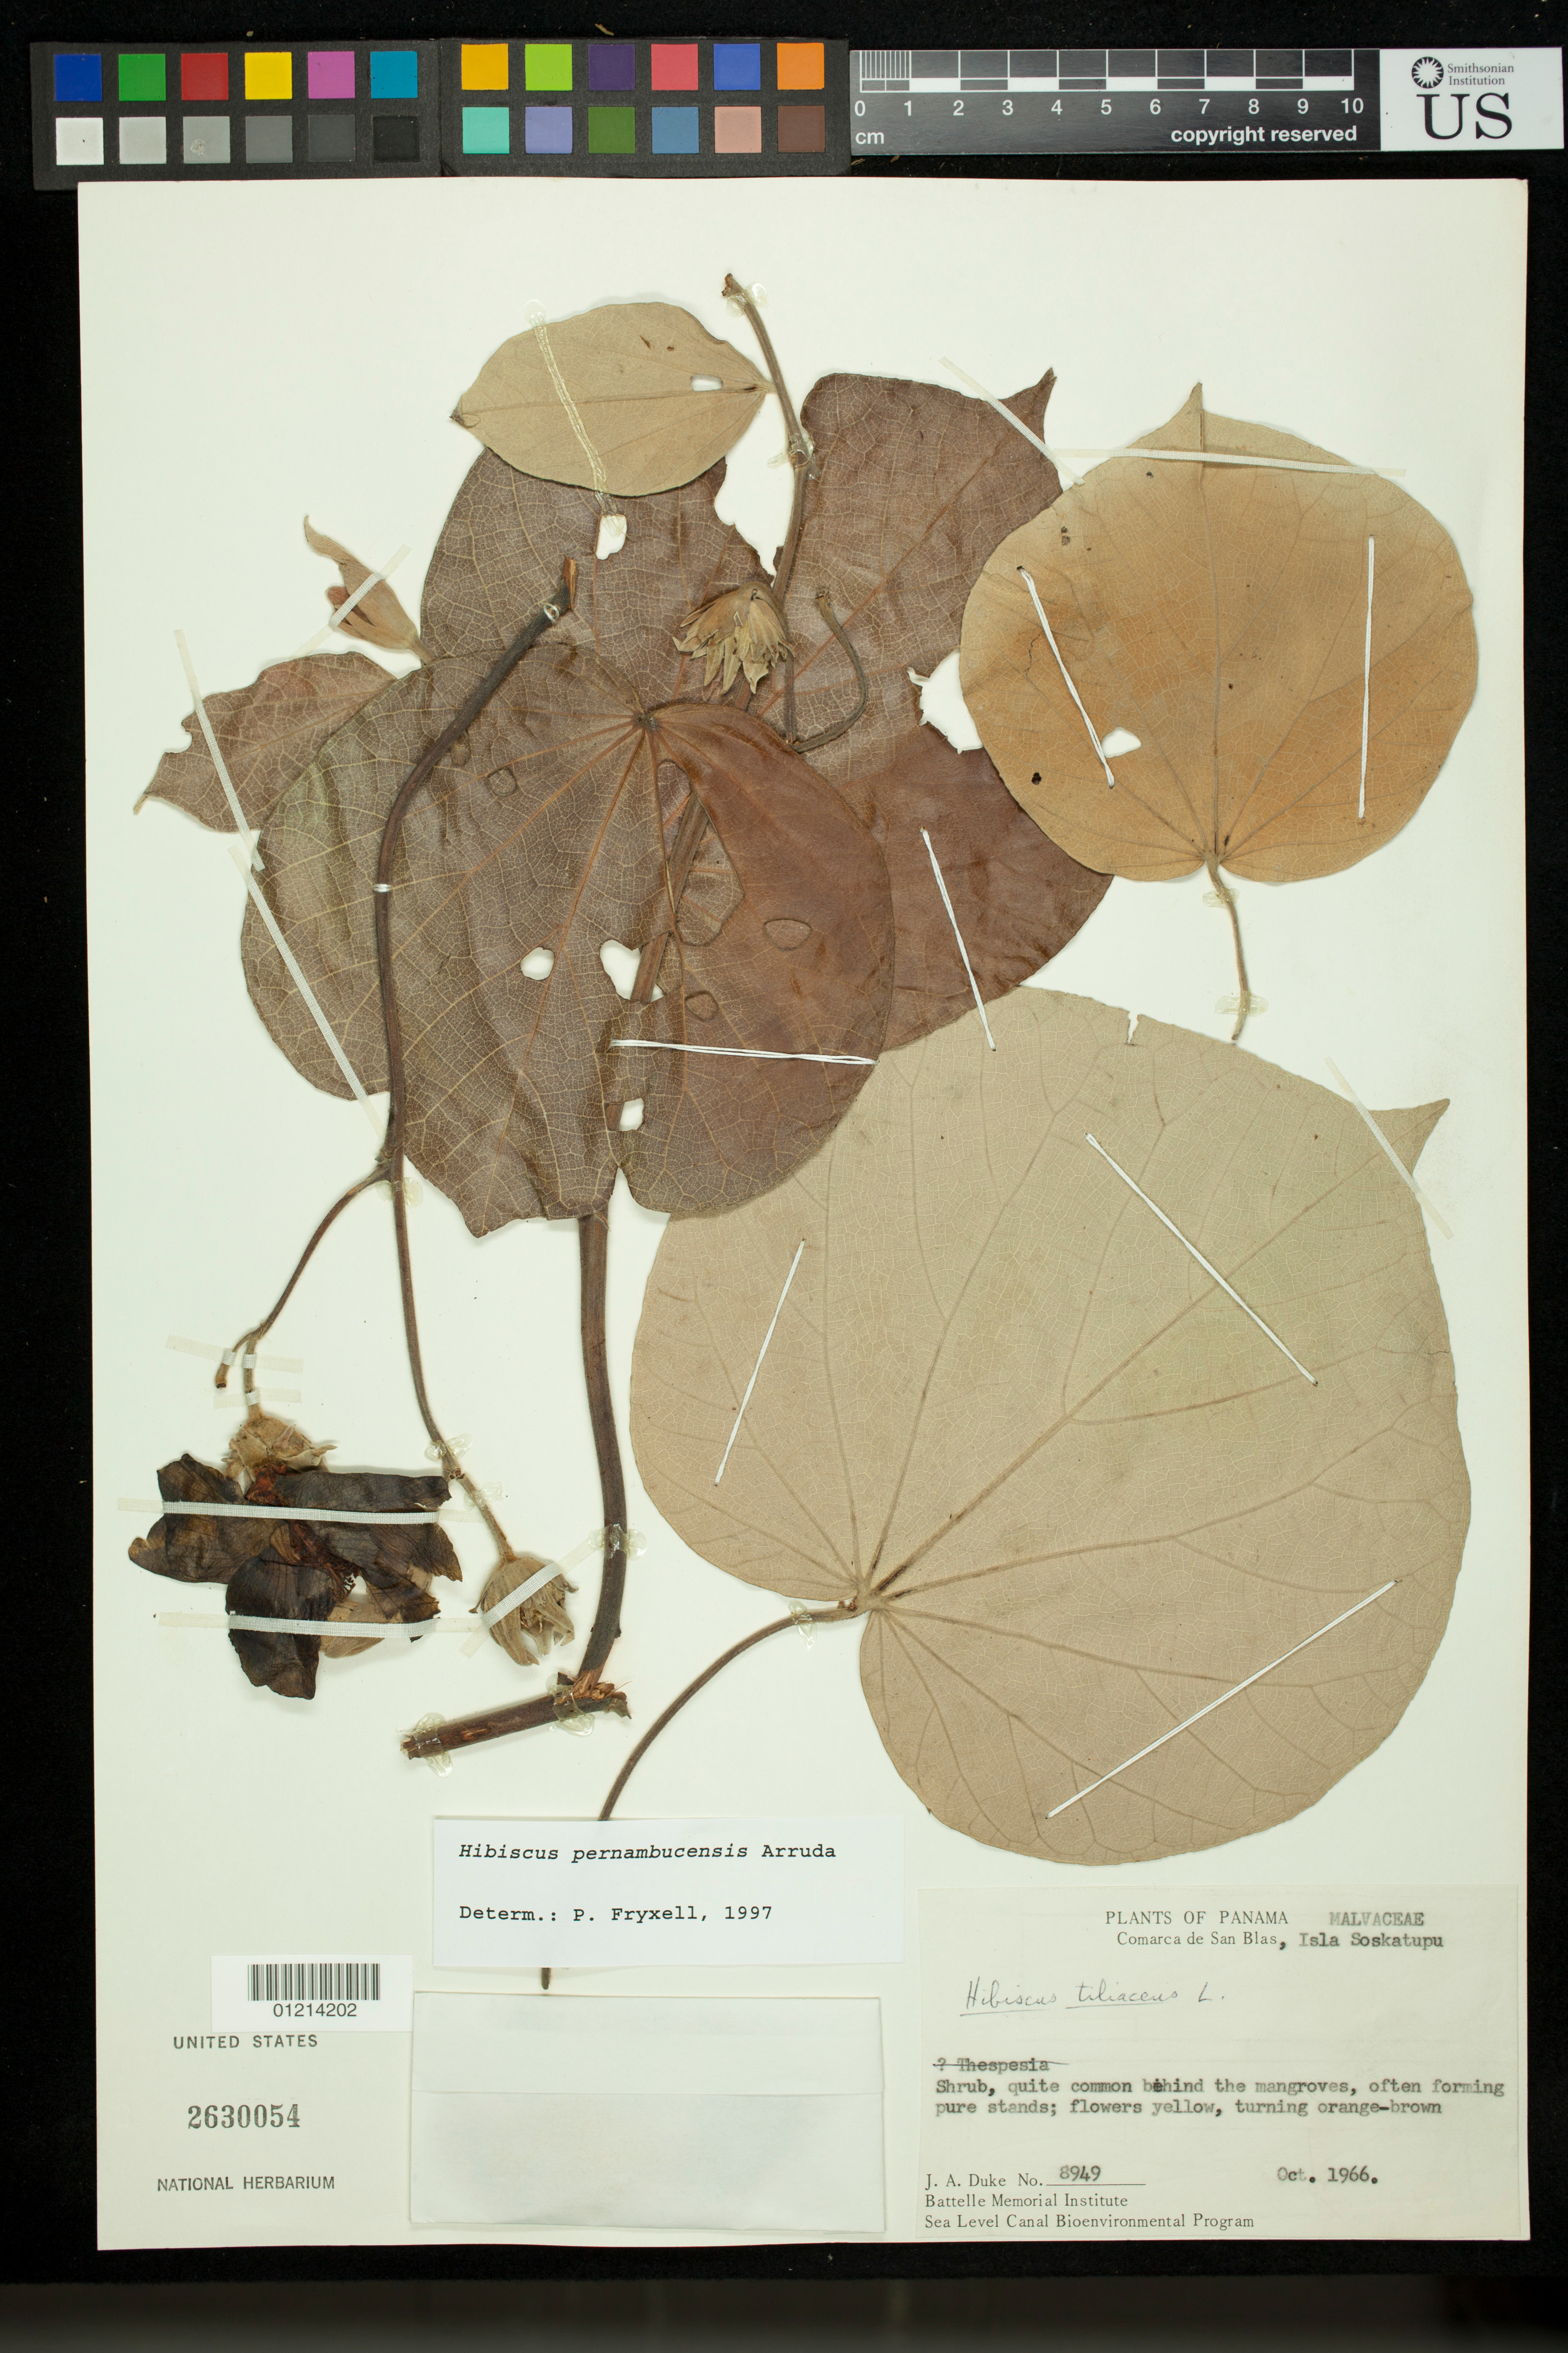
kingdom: Plantae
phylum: Tracheophyta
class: Magnoliopsida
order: Malvales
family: Malvaceae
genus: Talipariti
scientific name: Talipariti tiliaceum var. pernambucense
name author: (Arruda) Fryxell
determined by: Dorr, Laurence J., Curator (BOT), Smithsonian Institution - National Museum of Natural History (UNITED STATES)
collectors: J. A. Duke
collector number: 8949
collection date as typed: Oct 1966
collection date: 1966-10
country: Panama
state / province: Kuna Yala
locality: Comarca de San Blas, Isla Soskatupu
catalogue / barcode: US 2630054